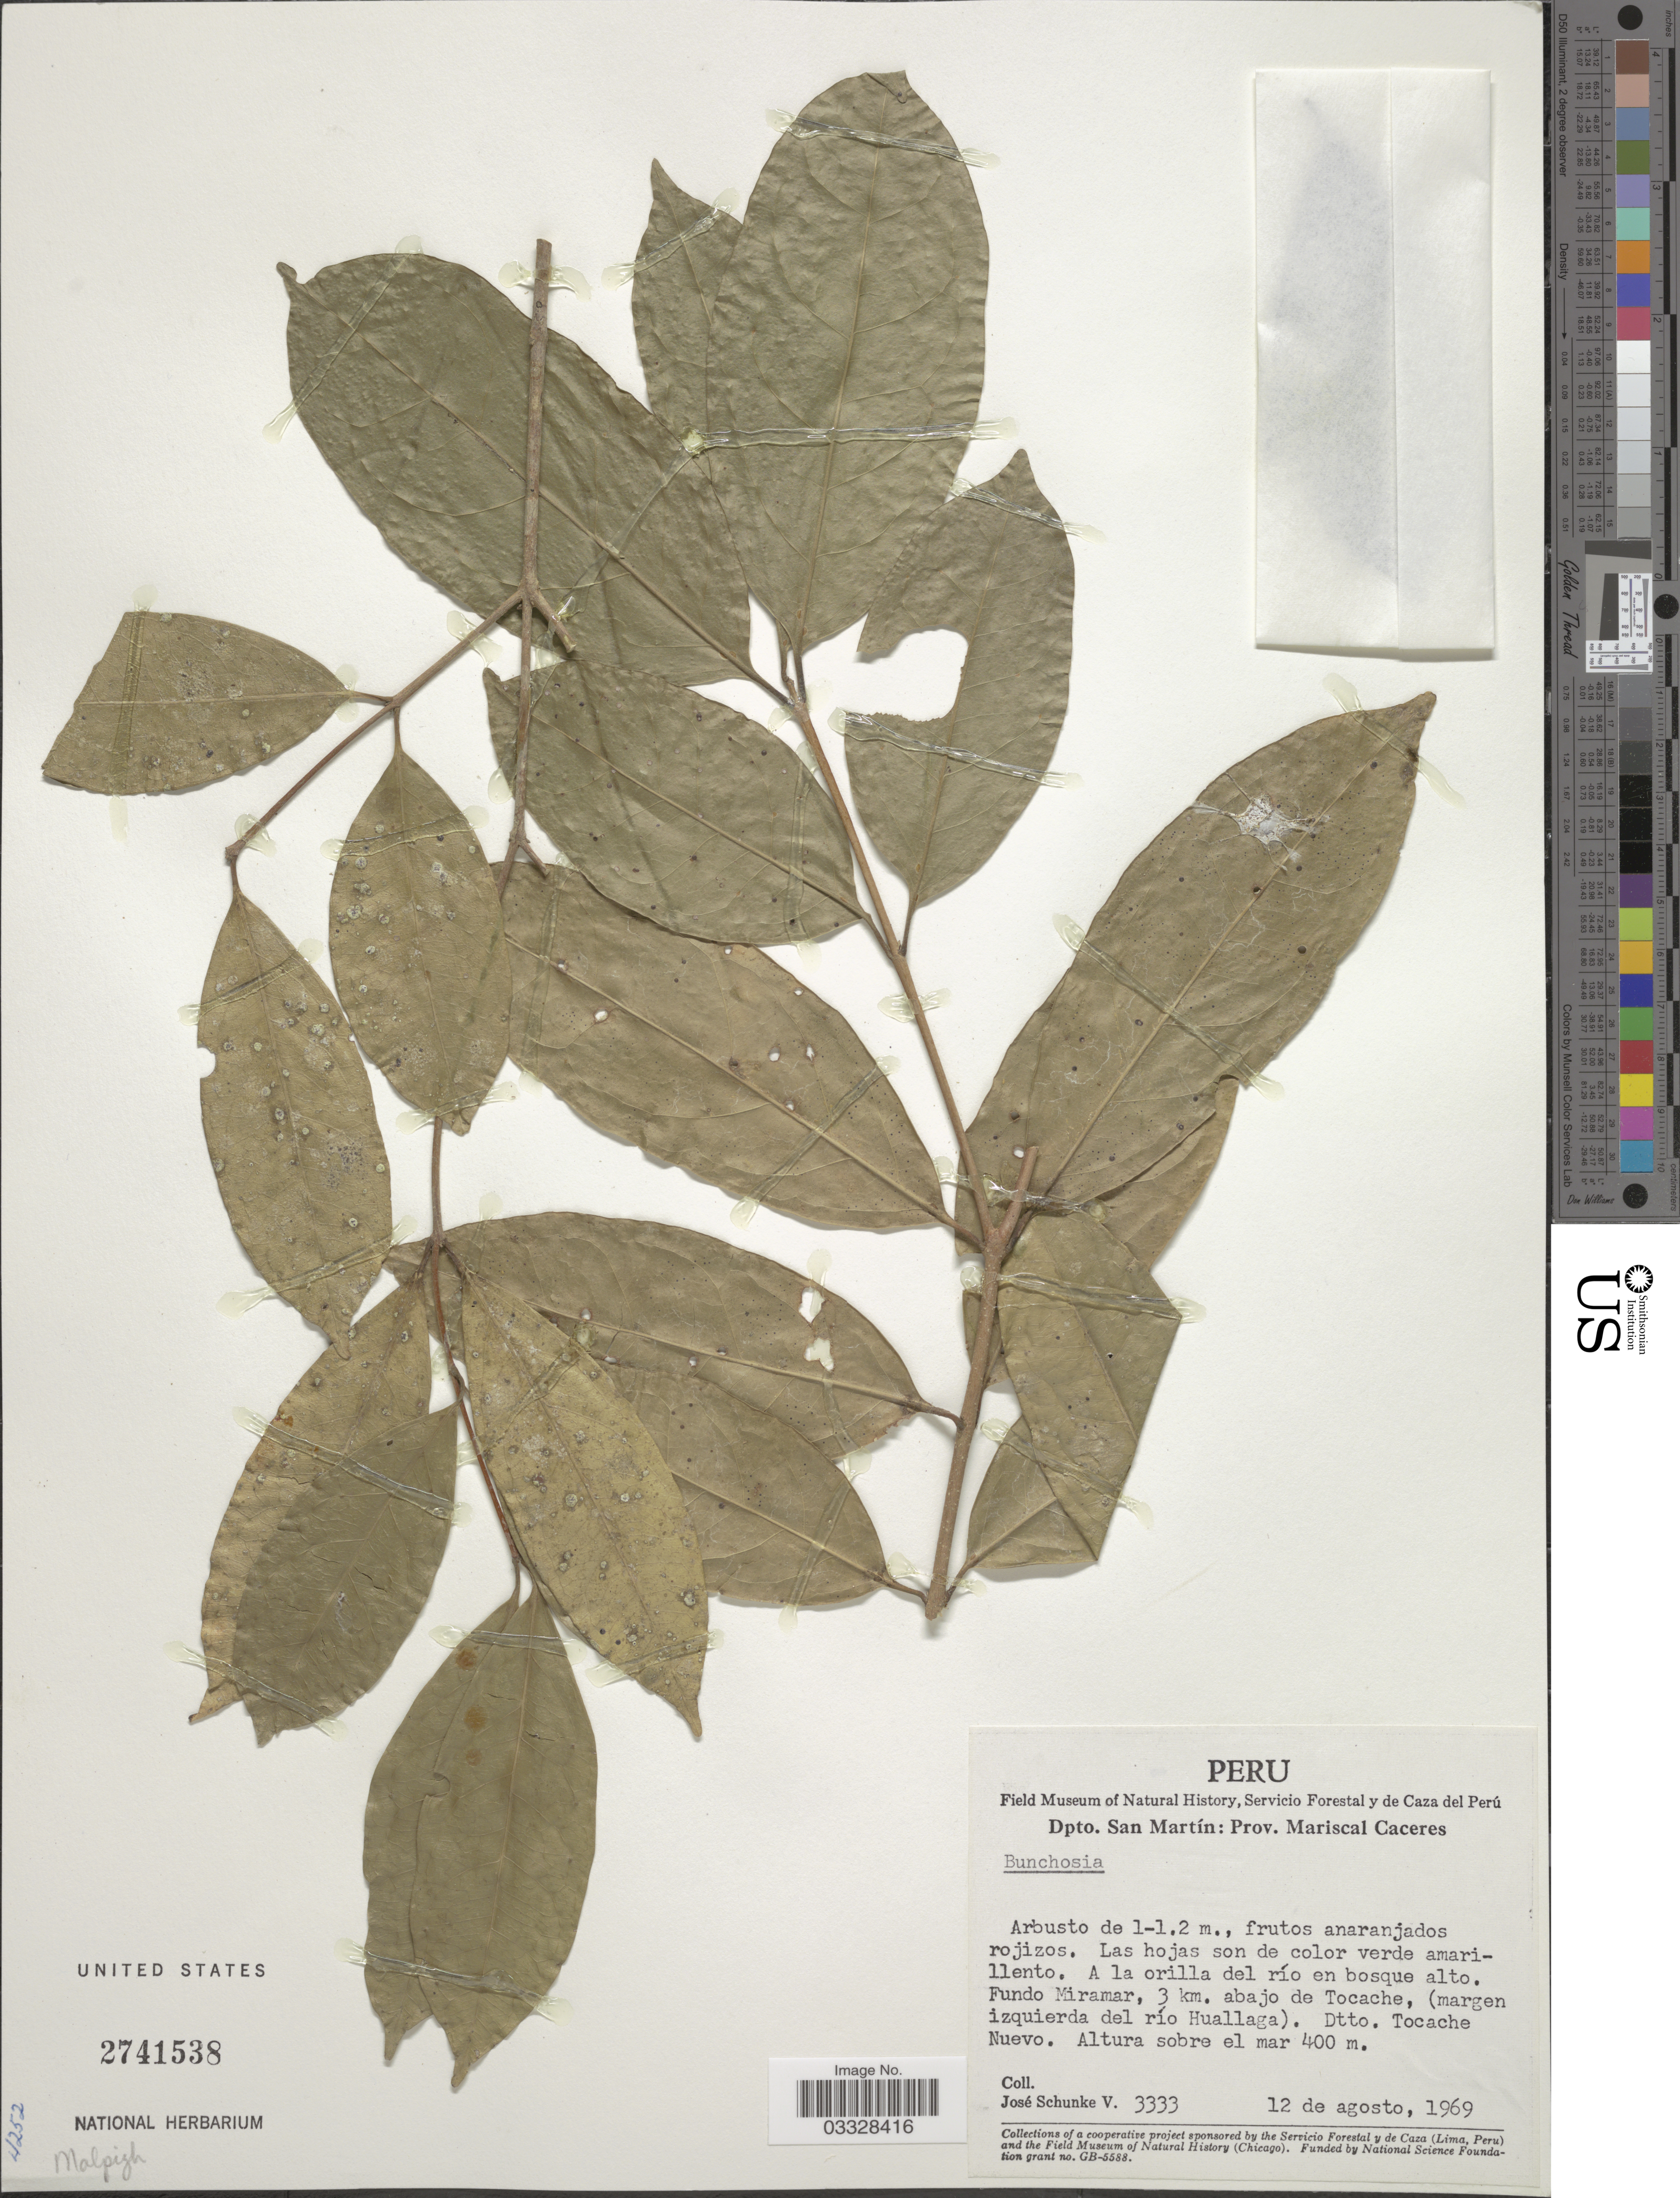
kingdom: Plantae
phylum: Tracheophyta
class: Magnoliopsida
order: Malpighiales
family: Malpighiaceae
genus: Bunchosia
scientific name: Bunchosia sp.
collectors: J. Schunke Vigo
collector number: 3333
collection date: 1969-08-12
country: Peru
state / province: San Martín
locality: Dpto. San Martín: Prov. Mariscal Caceres. A la orilla del río en bosque alto. Fundo Miramar, 3 km. abajo de Tocache, (margen izquierda del río Huallaga). Dtto. Tocache Nuevo.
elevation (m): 400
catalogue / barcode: US 2741538